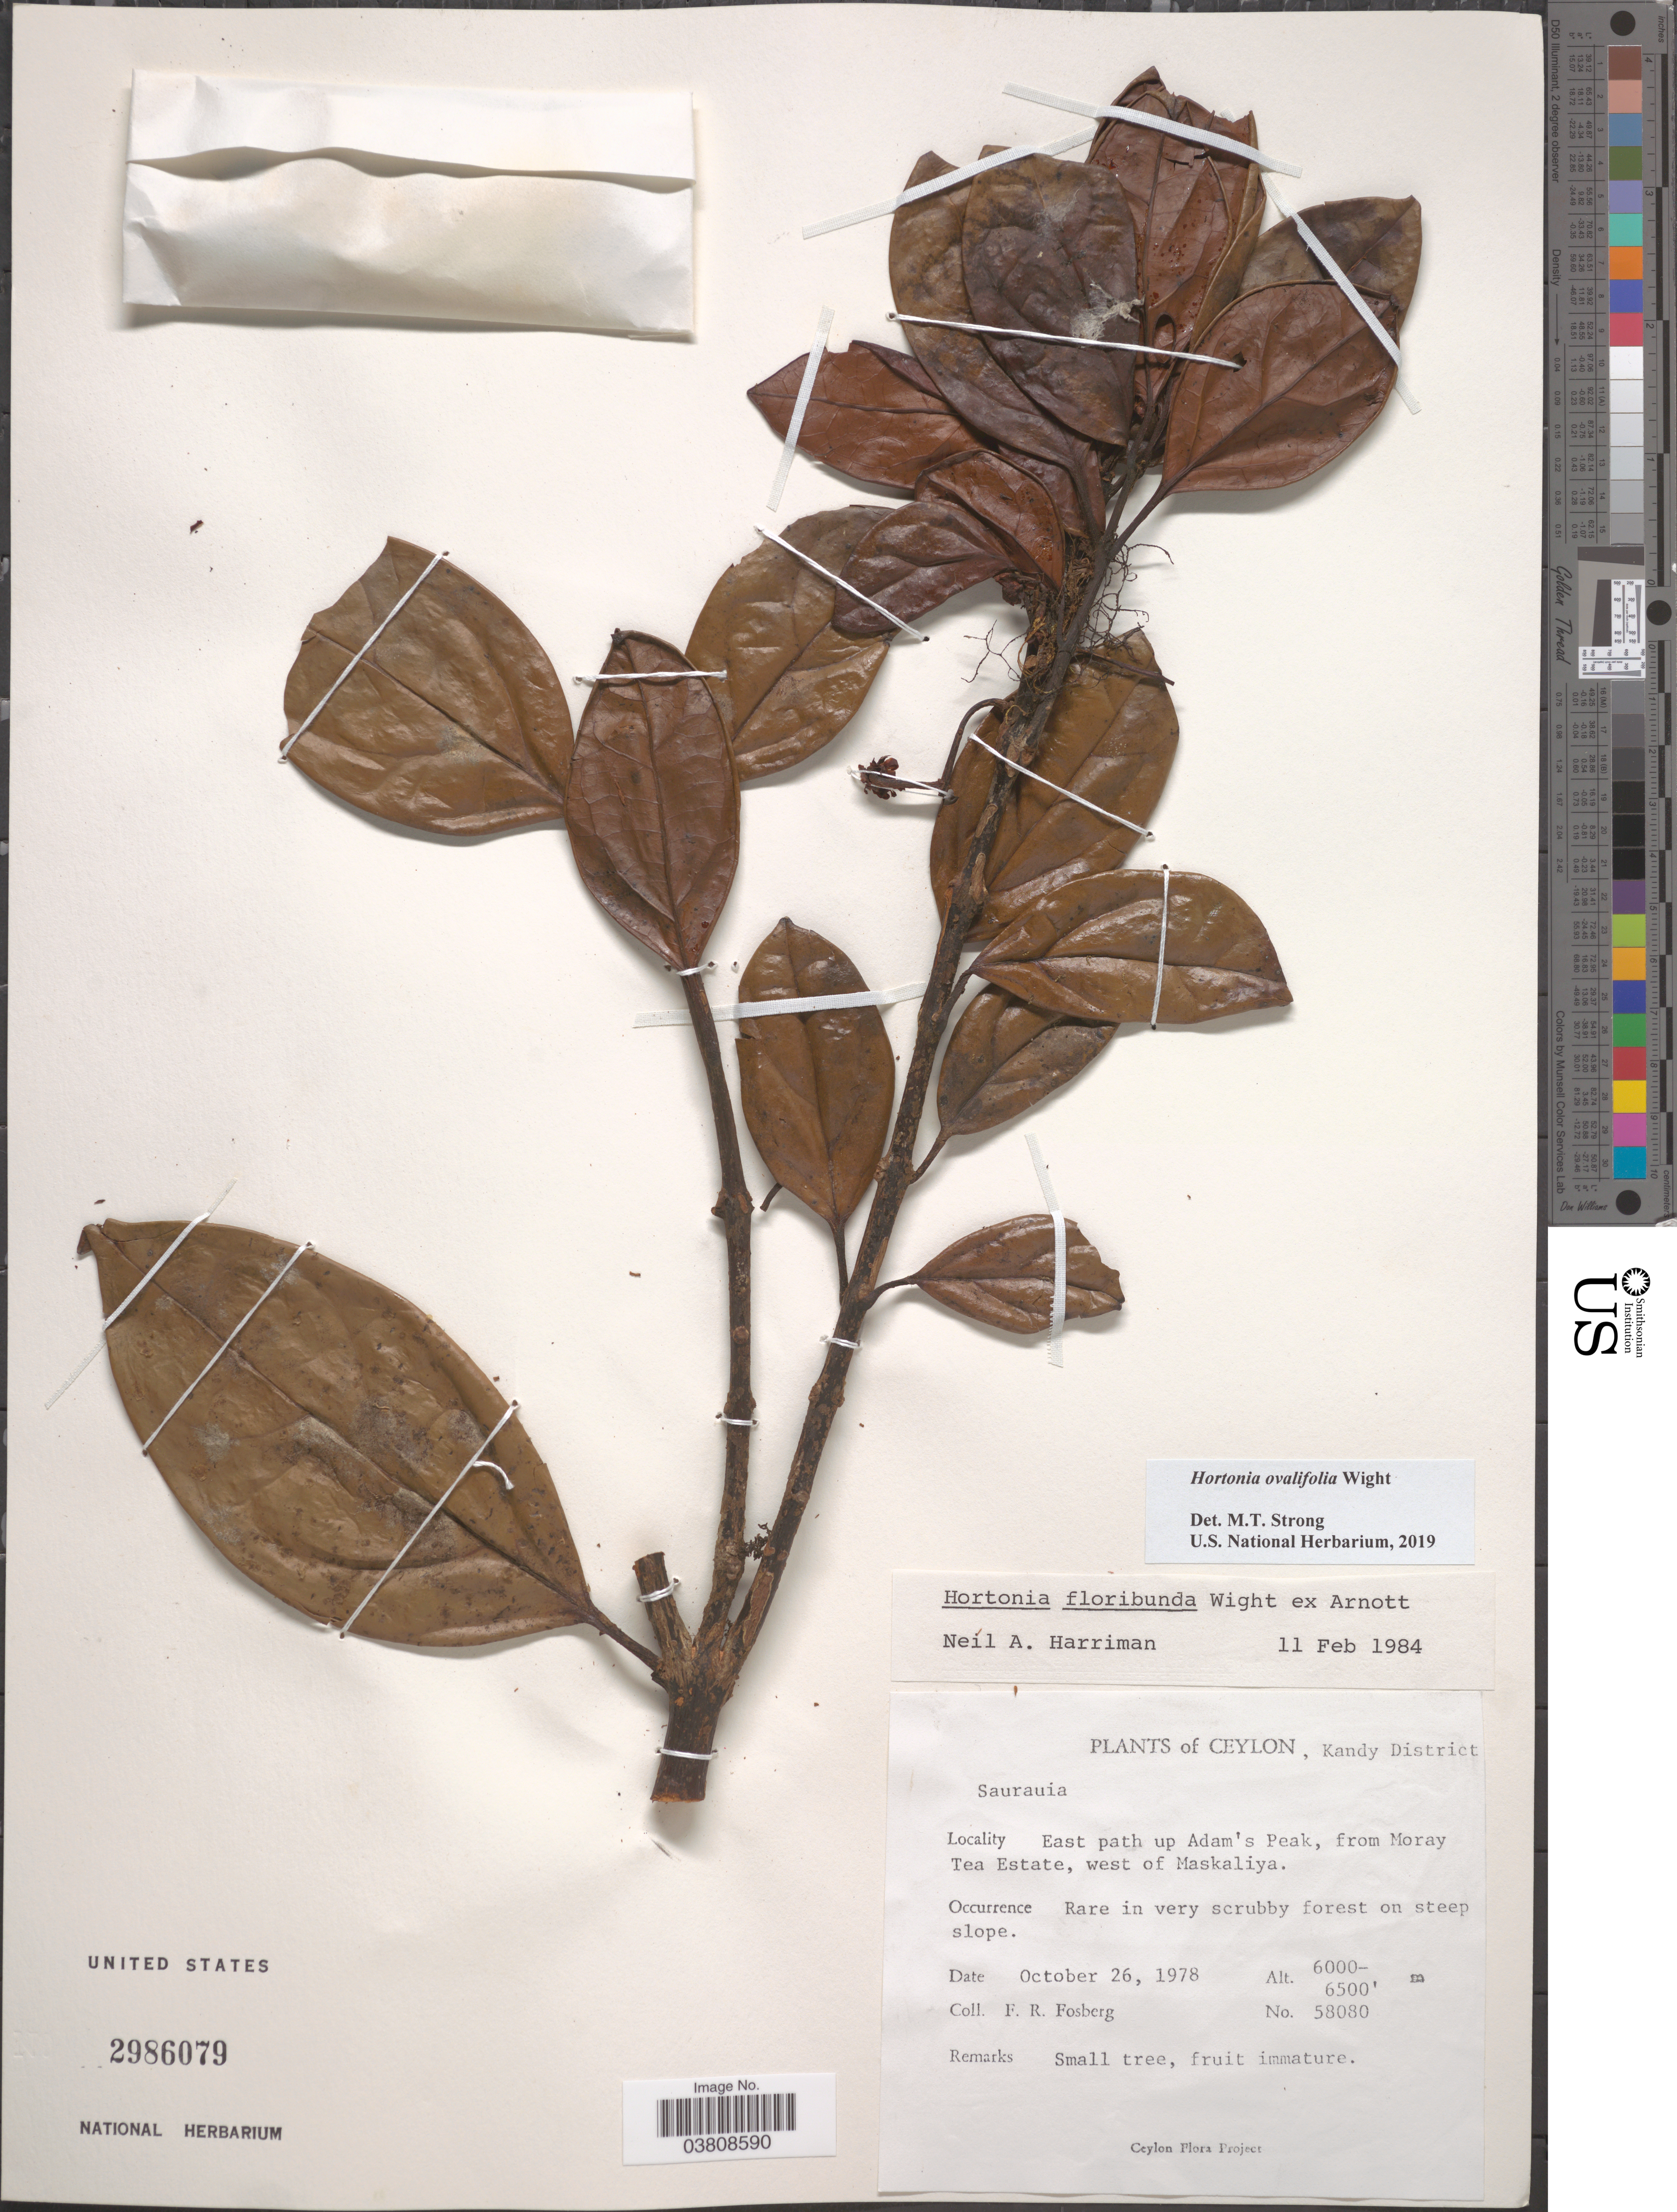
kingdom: Plantae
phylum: Tracheophyta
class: Magnoliopsida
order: Laurales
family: Monimiaceae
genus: Hortonia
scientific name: Hortonia ovalifolia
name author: Wight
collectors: F. R. Fosberg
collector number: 58080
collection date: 1978-10-26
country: Sri Lanka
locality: Ceylon, Kandy District. East path up Adam's Peak, from Moray Tea Estate, west of Maskaliya.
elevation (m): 1829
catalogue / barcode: US 2986079